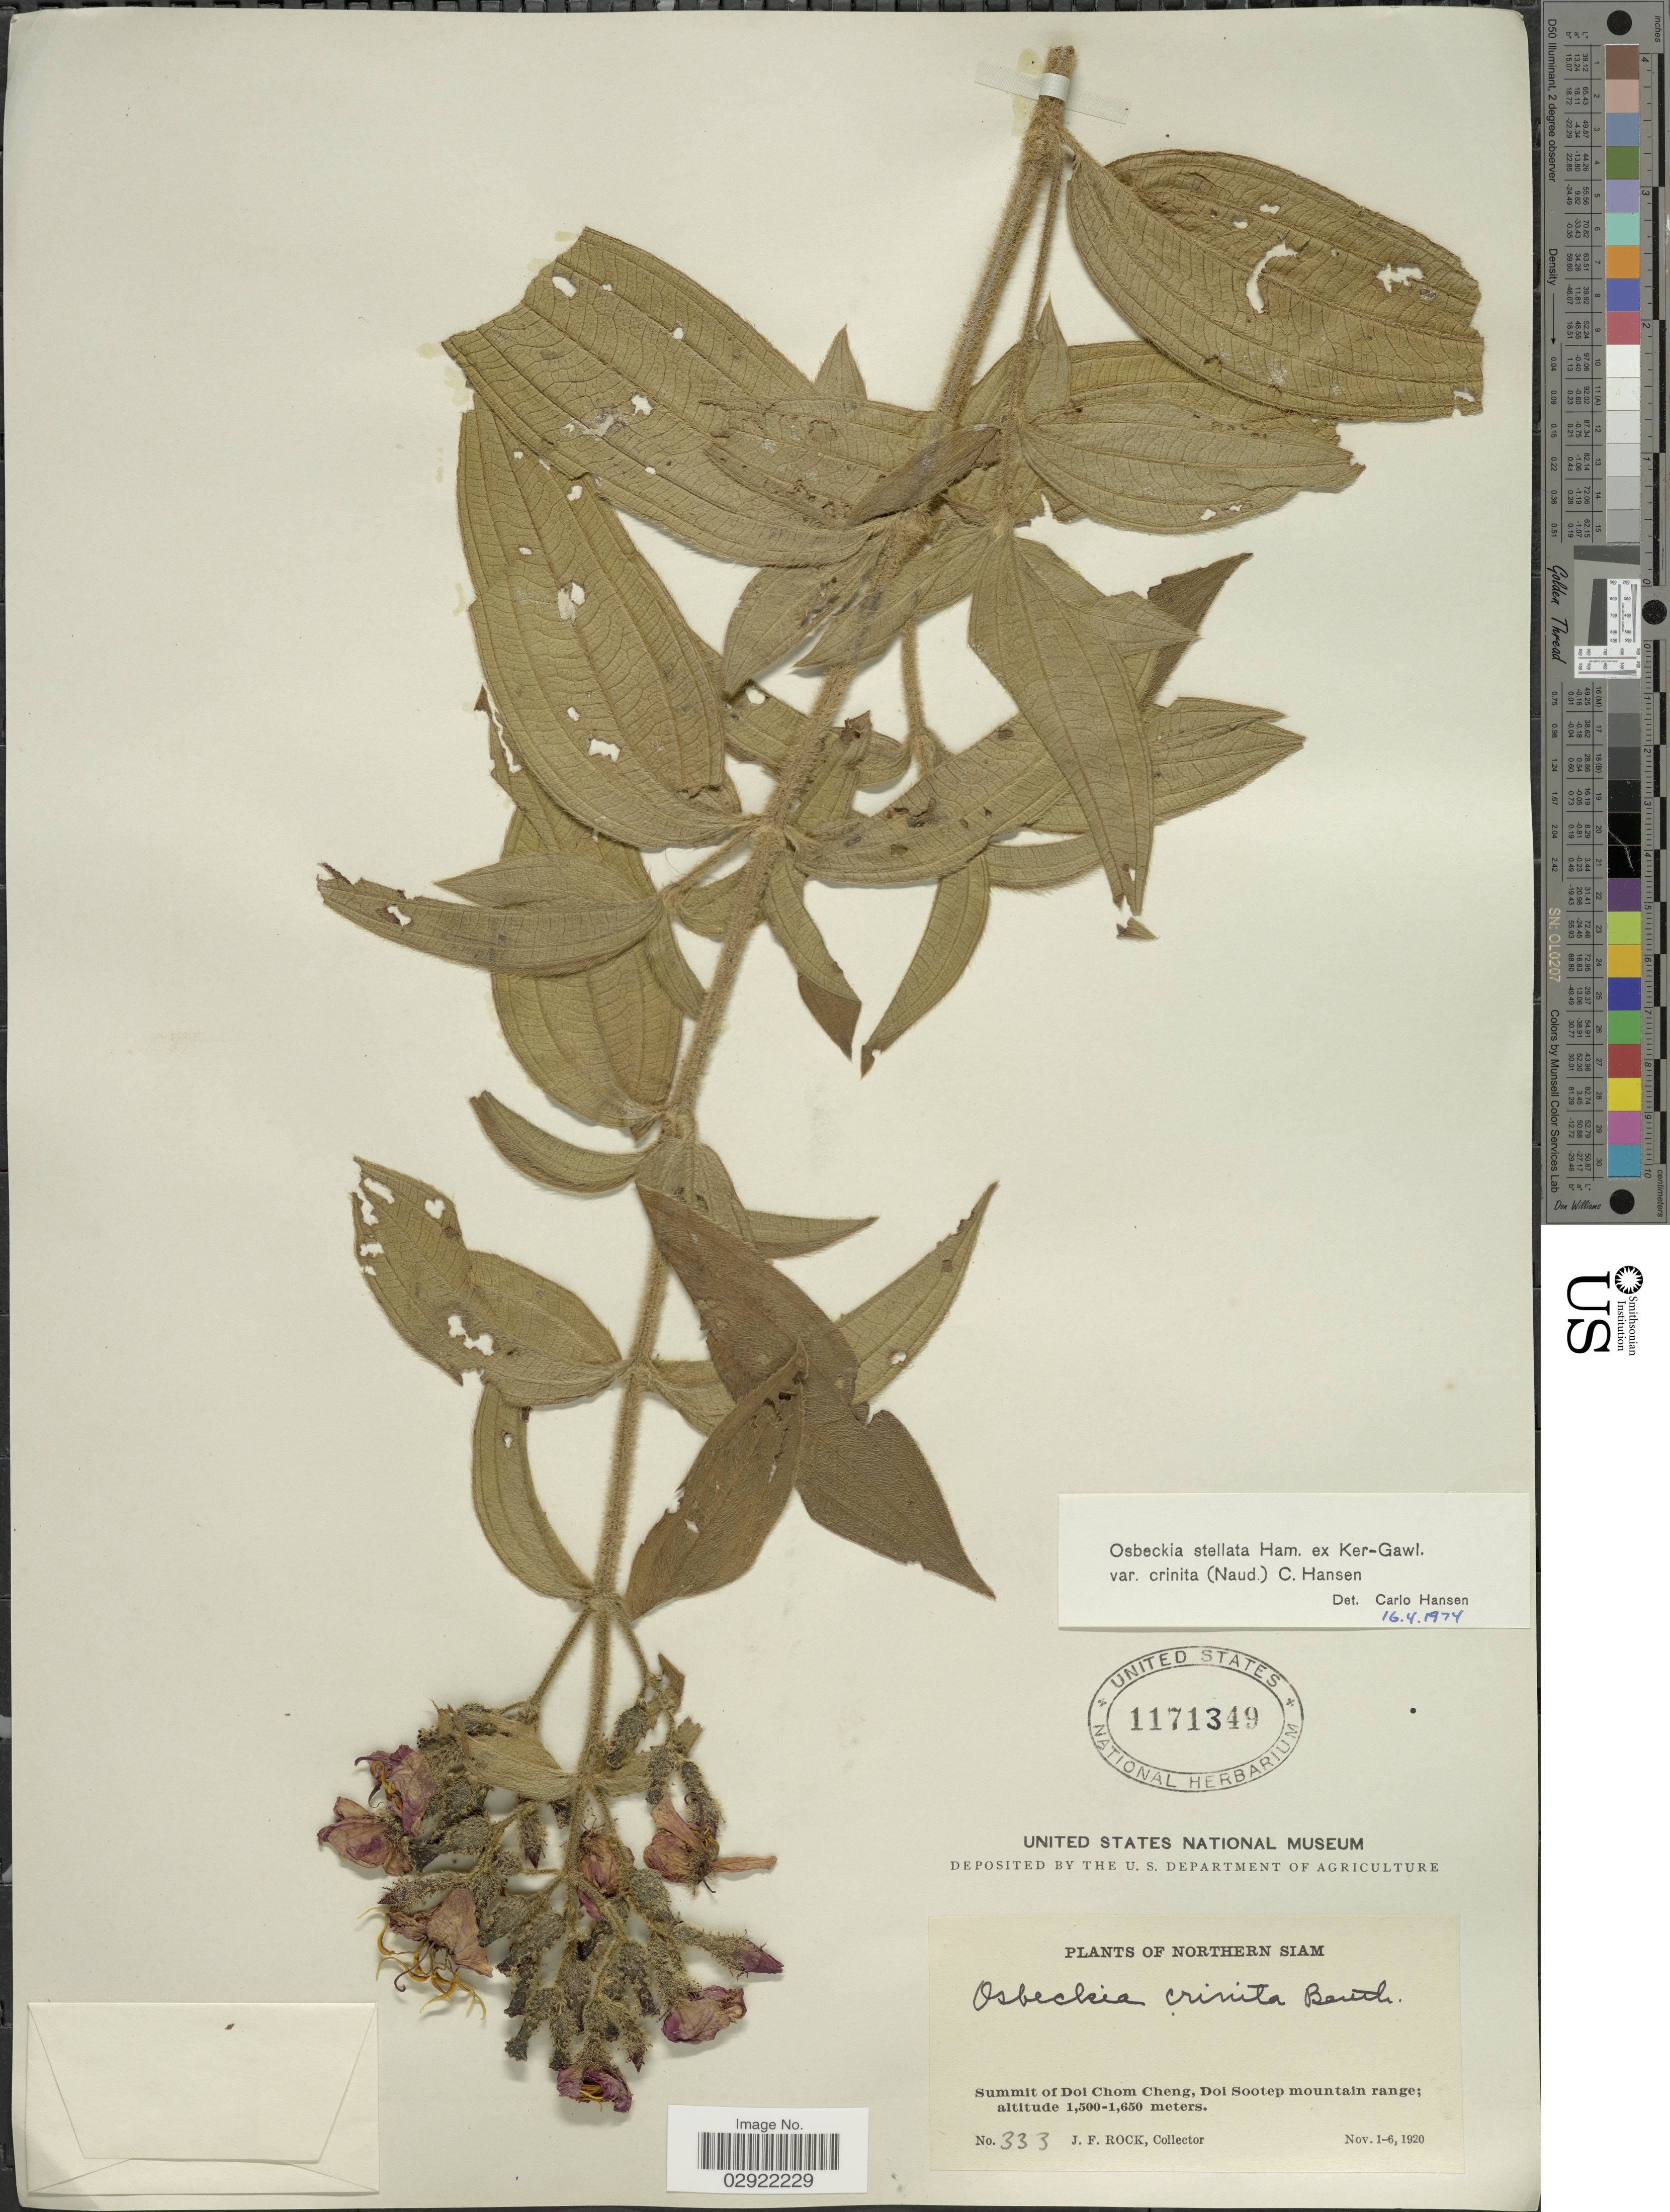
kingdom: Plantae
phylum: Tracheophyta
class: Magnoliopsida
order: Myrtales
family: Melastomataceae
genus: Osbeckia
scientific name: Osbeckia stellata var. crinita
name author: (Benth. ex Naudin) C.Hansen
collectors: J. Rock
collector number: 333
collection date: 1920-11-01/1920-11-06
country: Thailand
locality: Northern Siam. Summit of Doi Chom Cheng, Doi Sootep mountain range.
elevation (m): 1500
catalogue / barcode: US 1171349